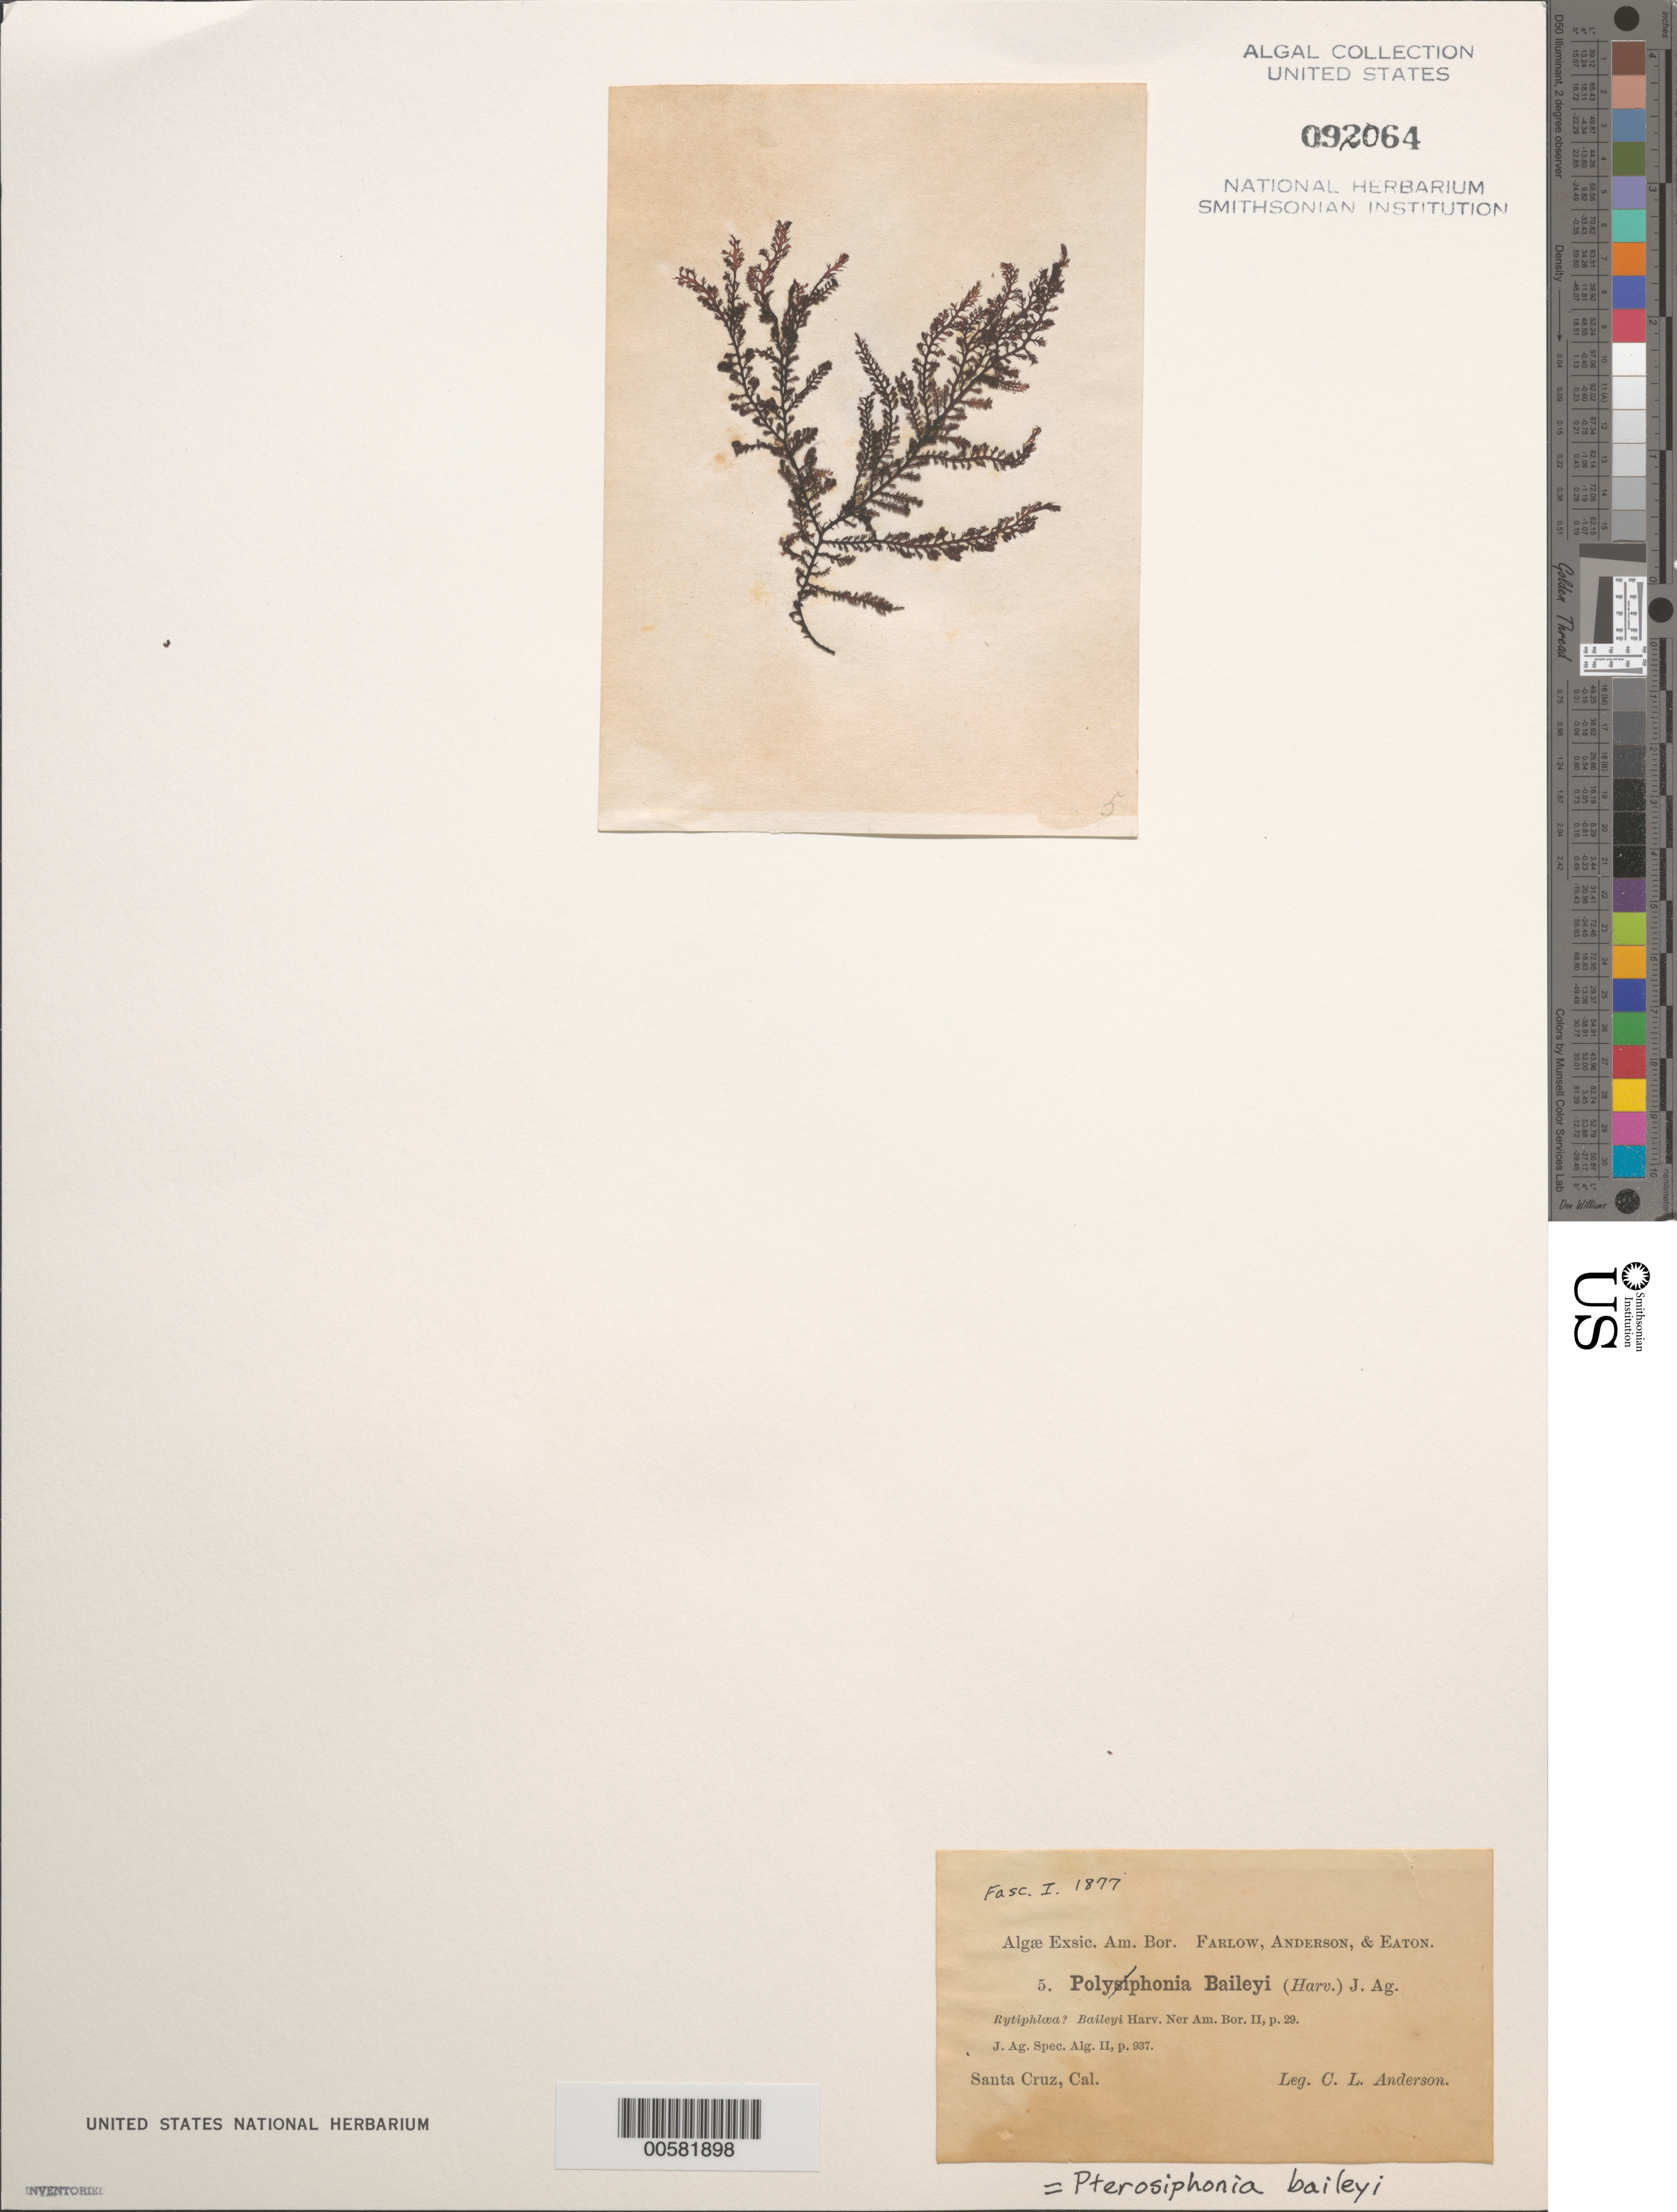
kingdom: Plantae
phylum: Rhodophyta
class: Florideophyceae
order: Ceramiales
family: Rhodomelaceae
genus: Symphyocladiella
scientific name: Symphyocladiella baileyi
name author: (Harvey) D.E.Bustamante et al.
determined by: Algae name updating Project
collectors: C. L. Anderson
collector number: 5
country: United States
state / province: California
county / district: Santa Cruz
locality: Santa Cruz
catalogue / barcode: US 92064